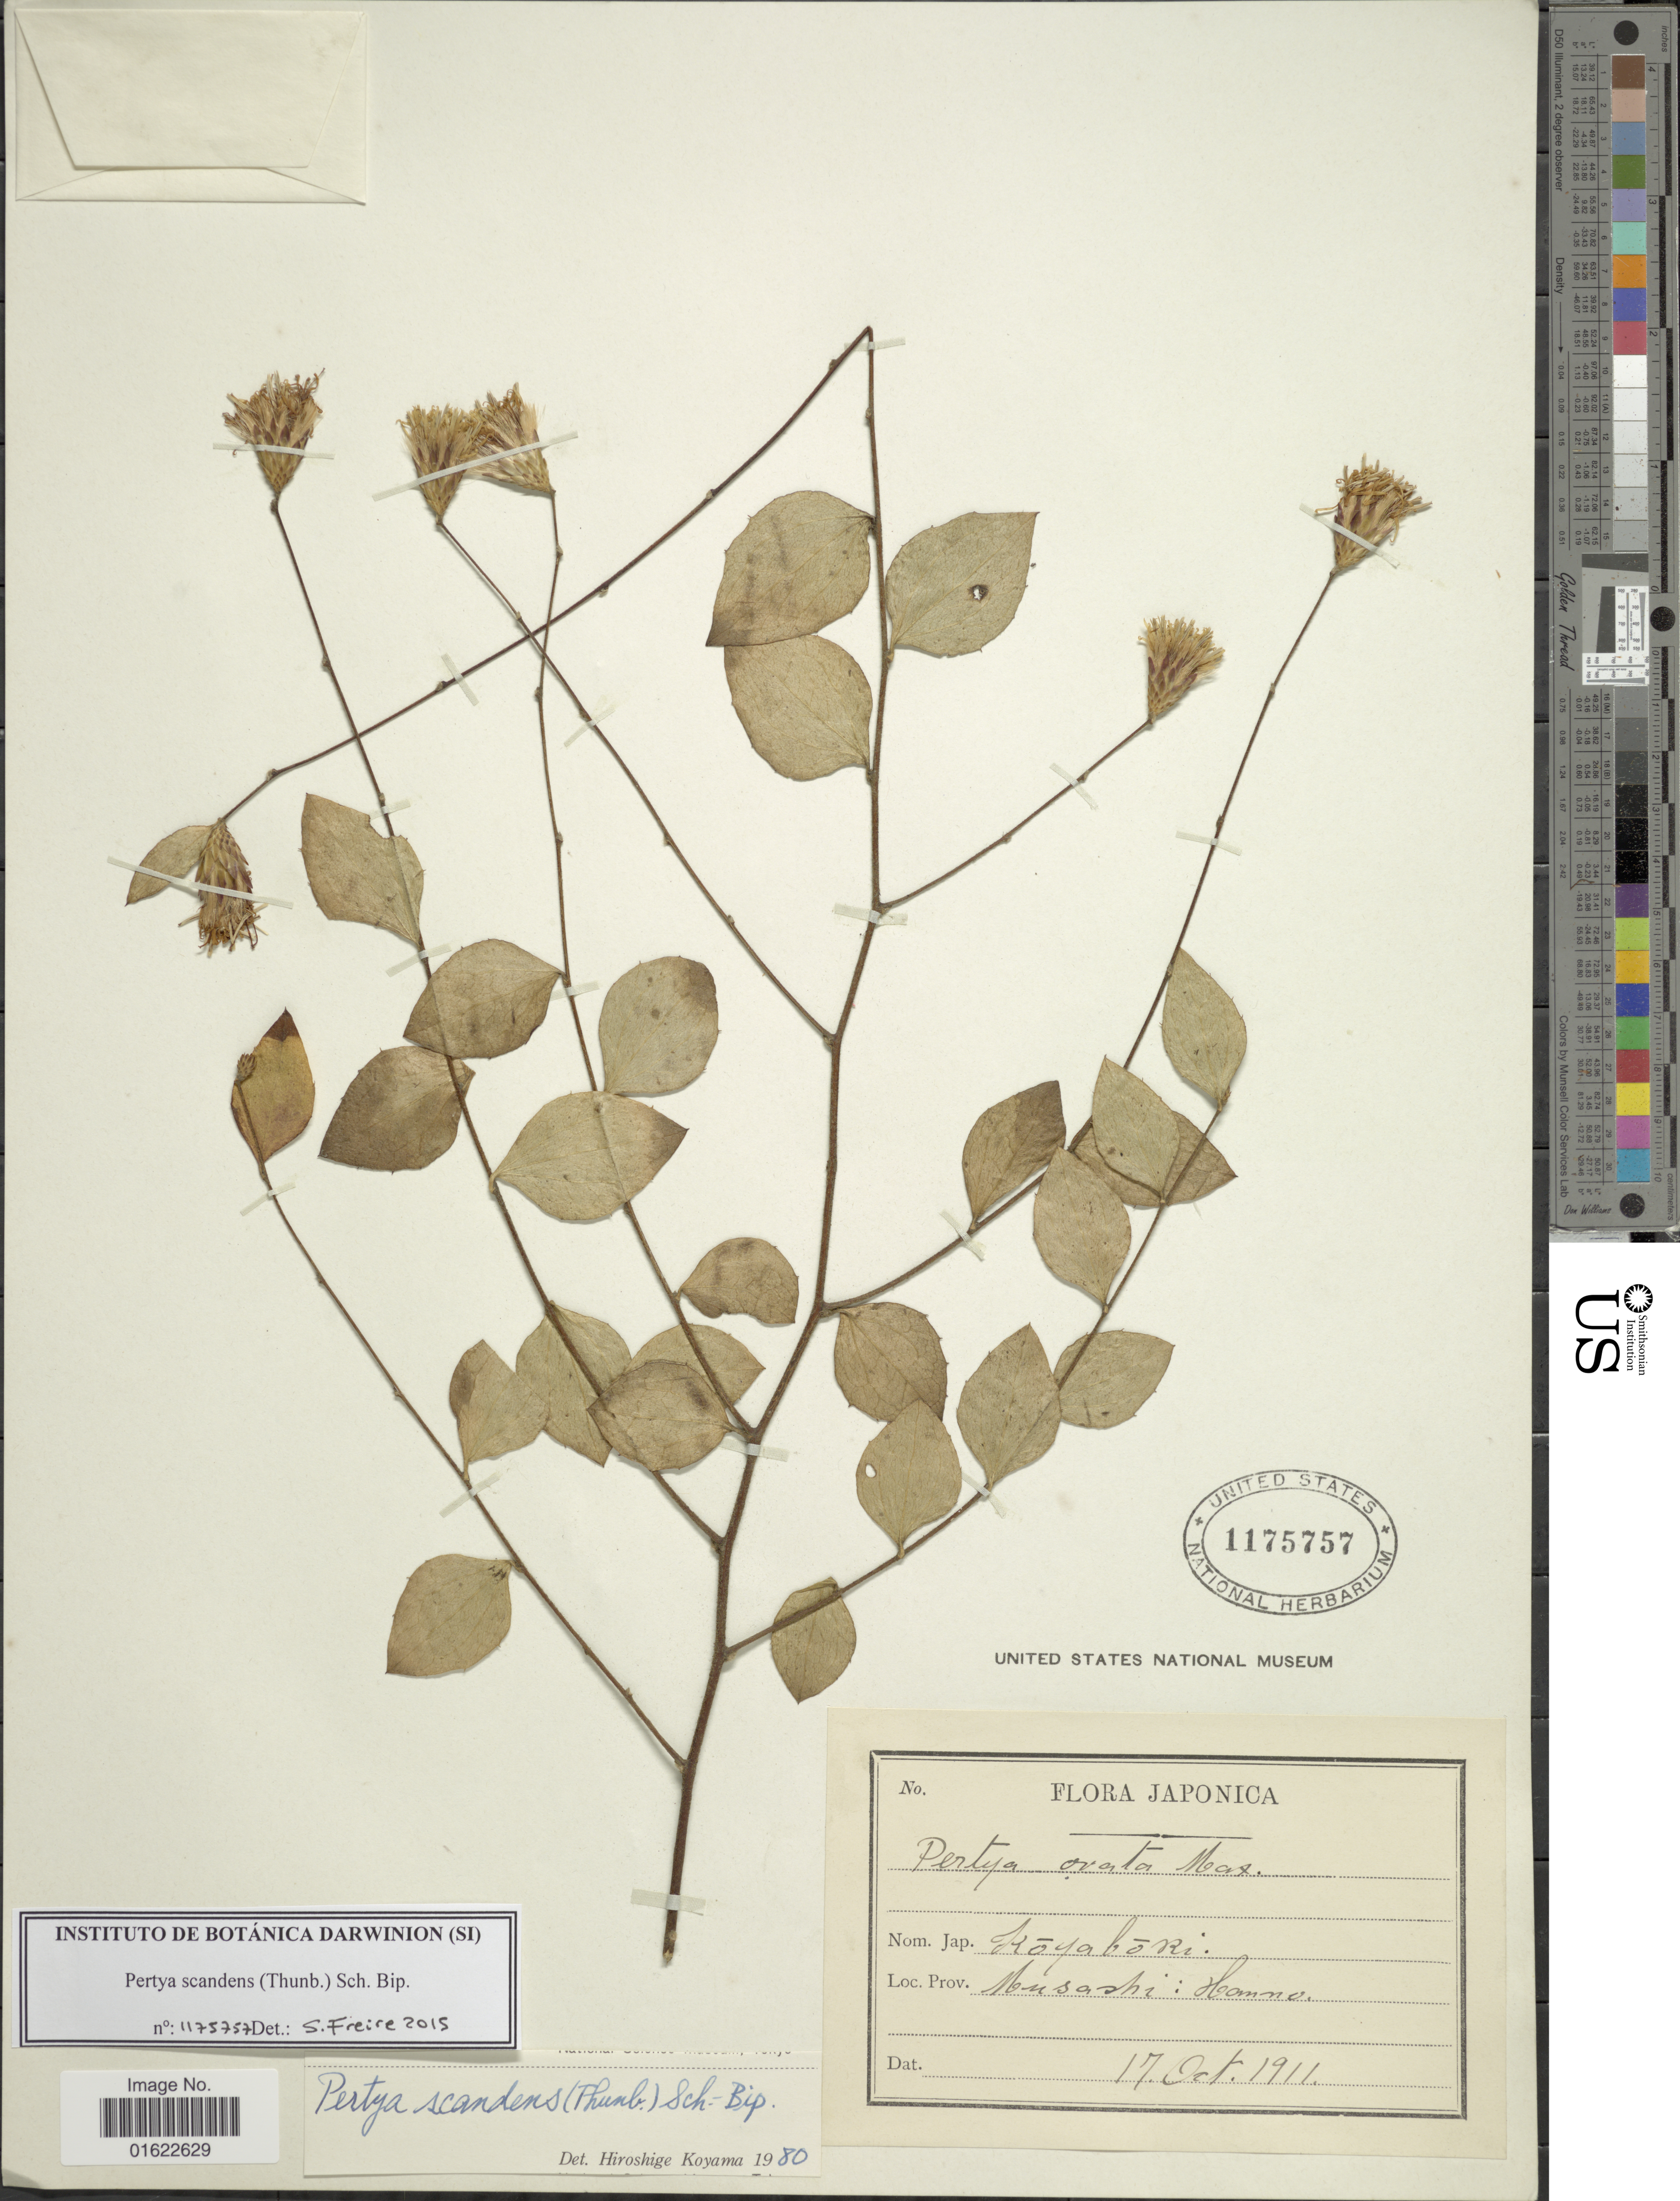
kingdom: Plantae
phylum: Tracheophyta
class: Magnoliopsida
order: Asterales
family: Asteraceae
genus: Pertya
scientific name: Pertya scandens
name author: (Thunb. ex Thunb.) Sch. Bip.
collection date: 1911-10-17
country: Japan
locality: Japonica, Musashi: Homno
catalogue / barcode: US 1175757